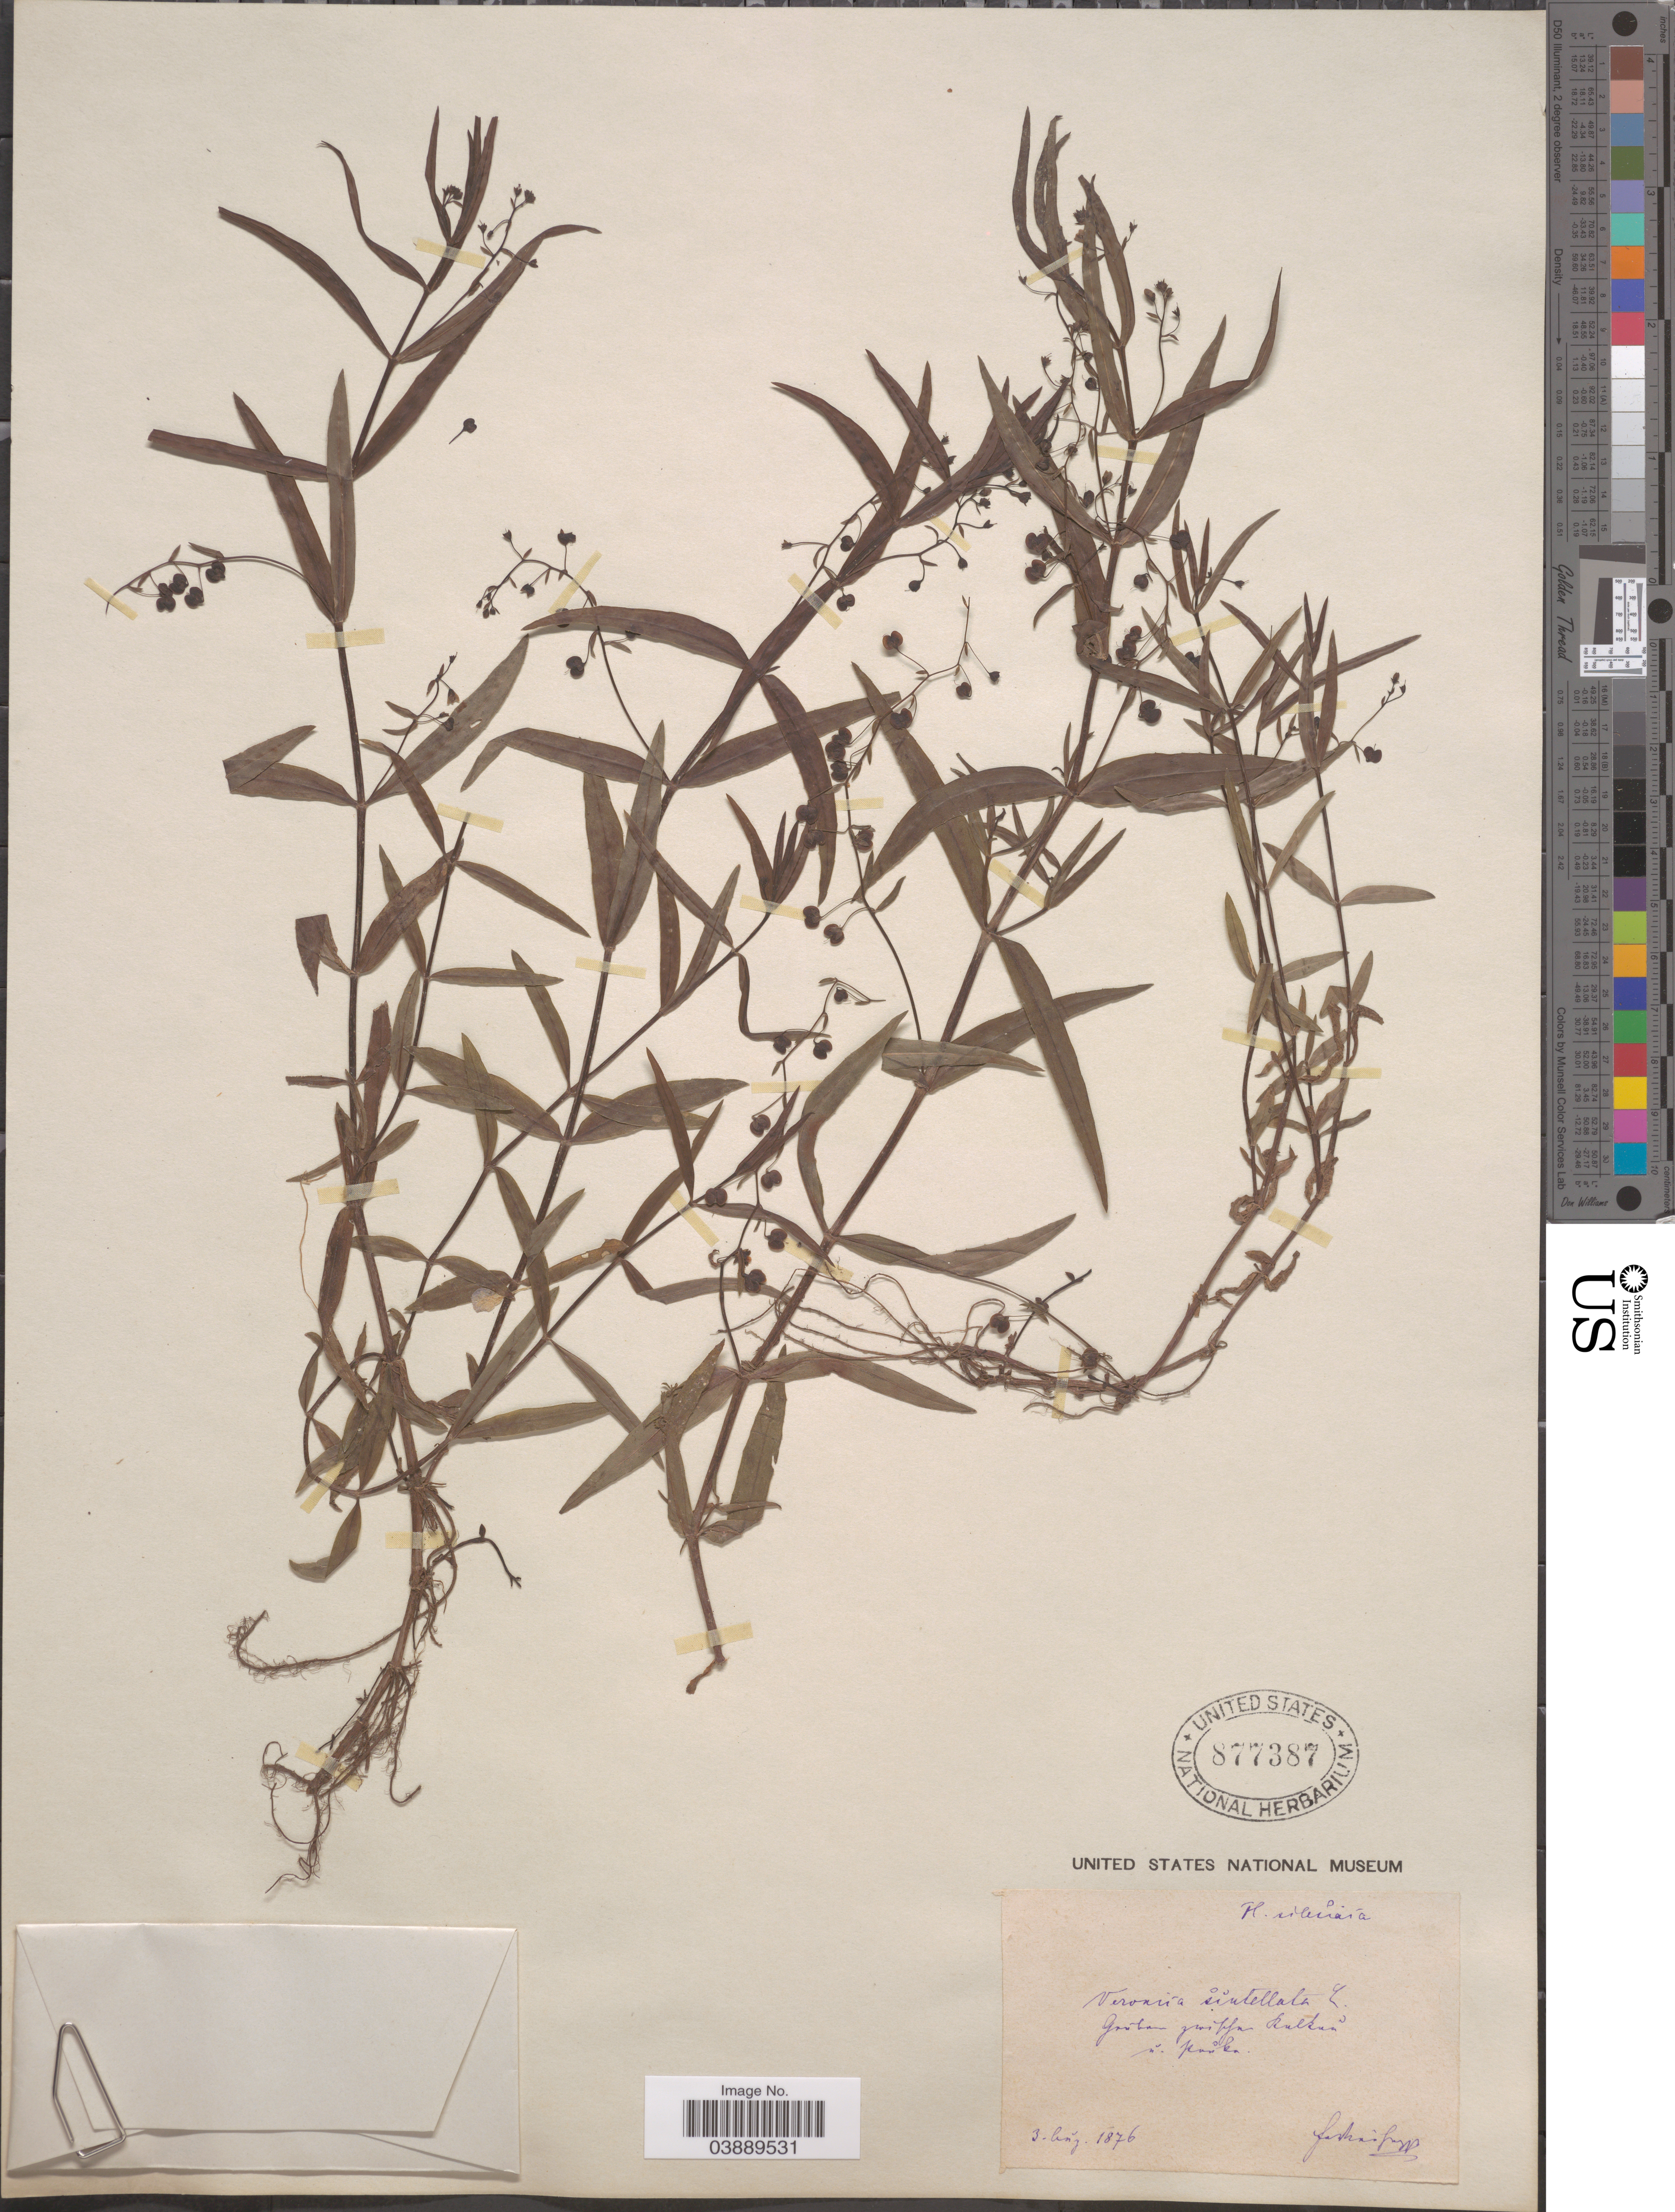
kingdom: Plantae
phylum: Tracheophyta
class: Magnoliopsida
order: Lamiales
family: Plantaginaceae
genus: Veronica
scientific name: Veronica scutellata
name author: L.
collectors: F. Vierhapper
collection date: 1876-08-03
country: Germany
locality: Flora Silesiaca, Gräben zwischen Kulzau [?] u. Pauka [?],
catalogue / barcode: US 877387